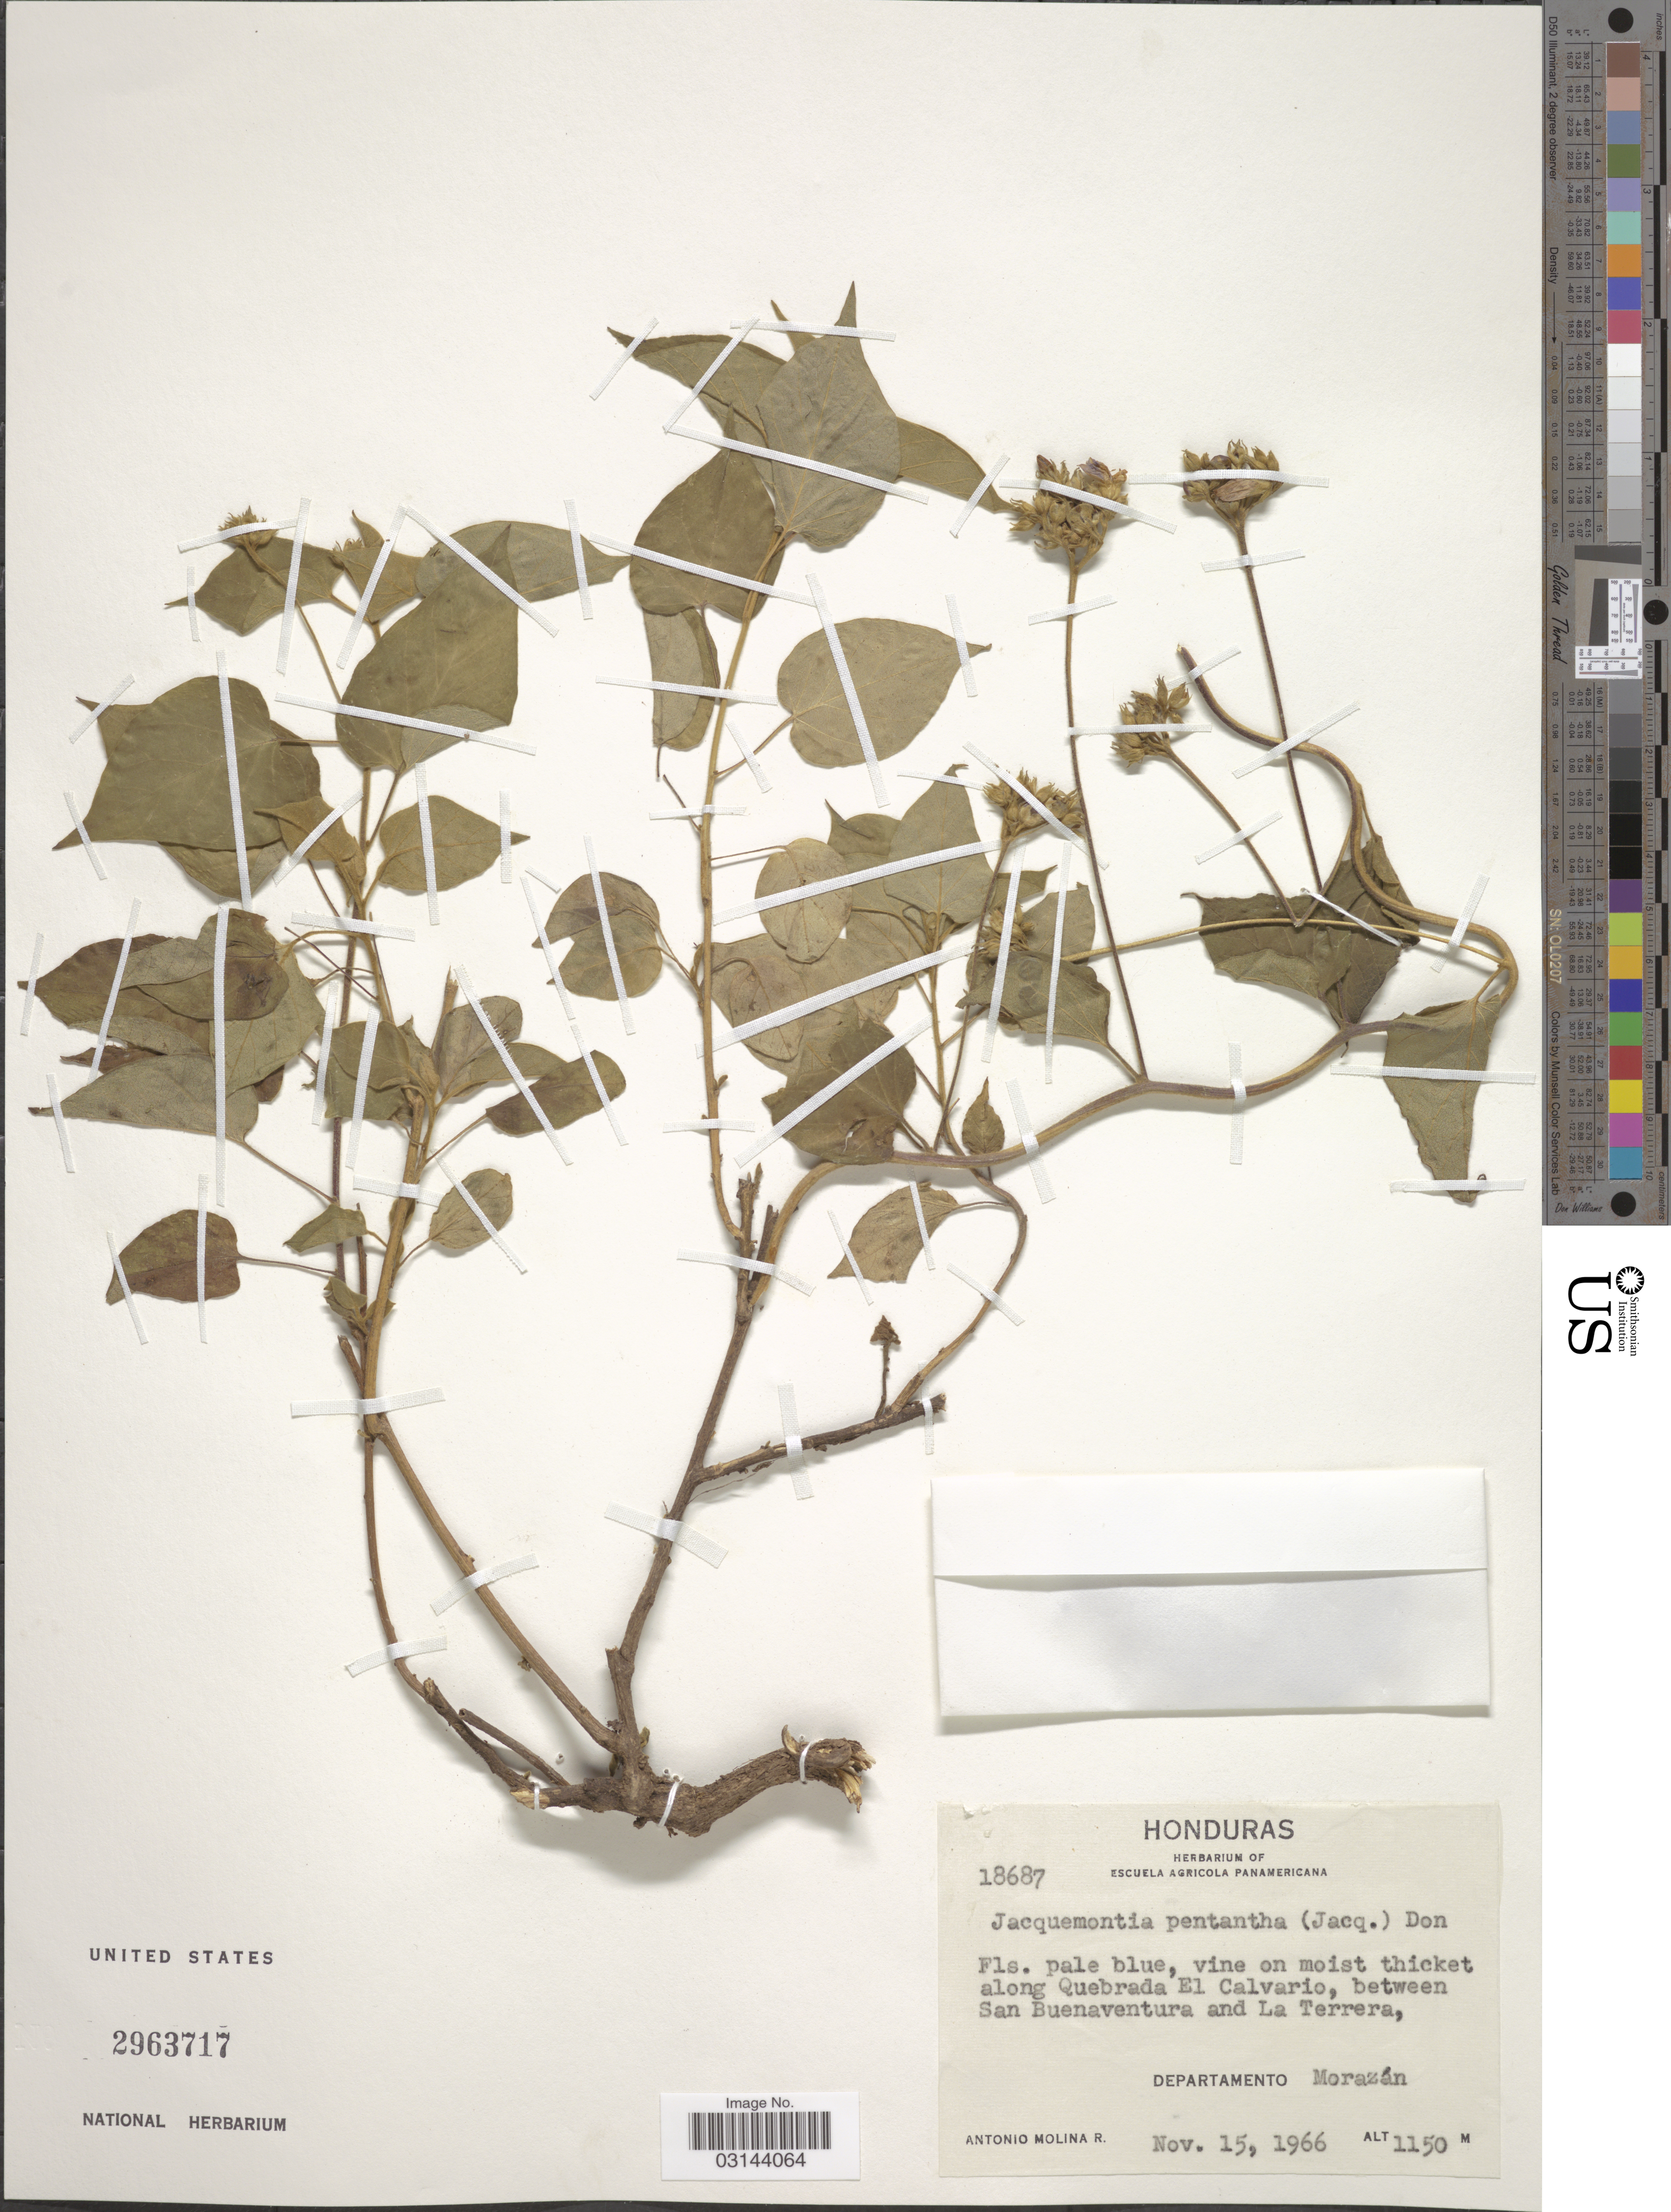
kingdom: Plantae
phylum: Tracheophyta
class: Magnoliopsida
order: Solanales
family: Convolvulaceae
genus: Jacquemontia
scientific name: Jacquemontia pentanthos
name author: (Jacq.) G. Don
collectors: A. Molina R.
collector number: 18687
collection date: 1966-11-15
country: Honduras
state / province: Fco. Morazán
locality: Vine on moist thicket along Quebrada El Calvario, between San Buenaventura and La Terrera, Departamento Morazán.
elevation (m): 1150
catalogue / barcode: US 2963717